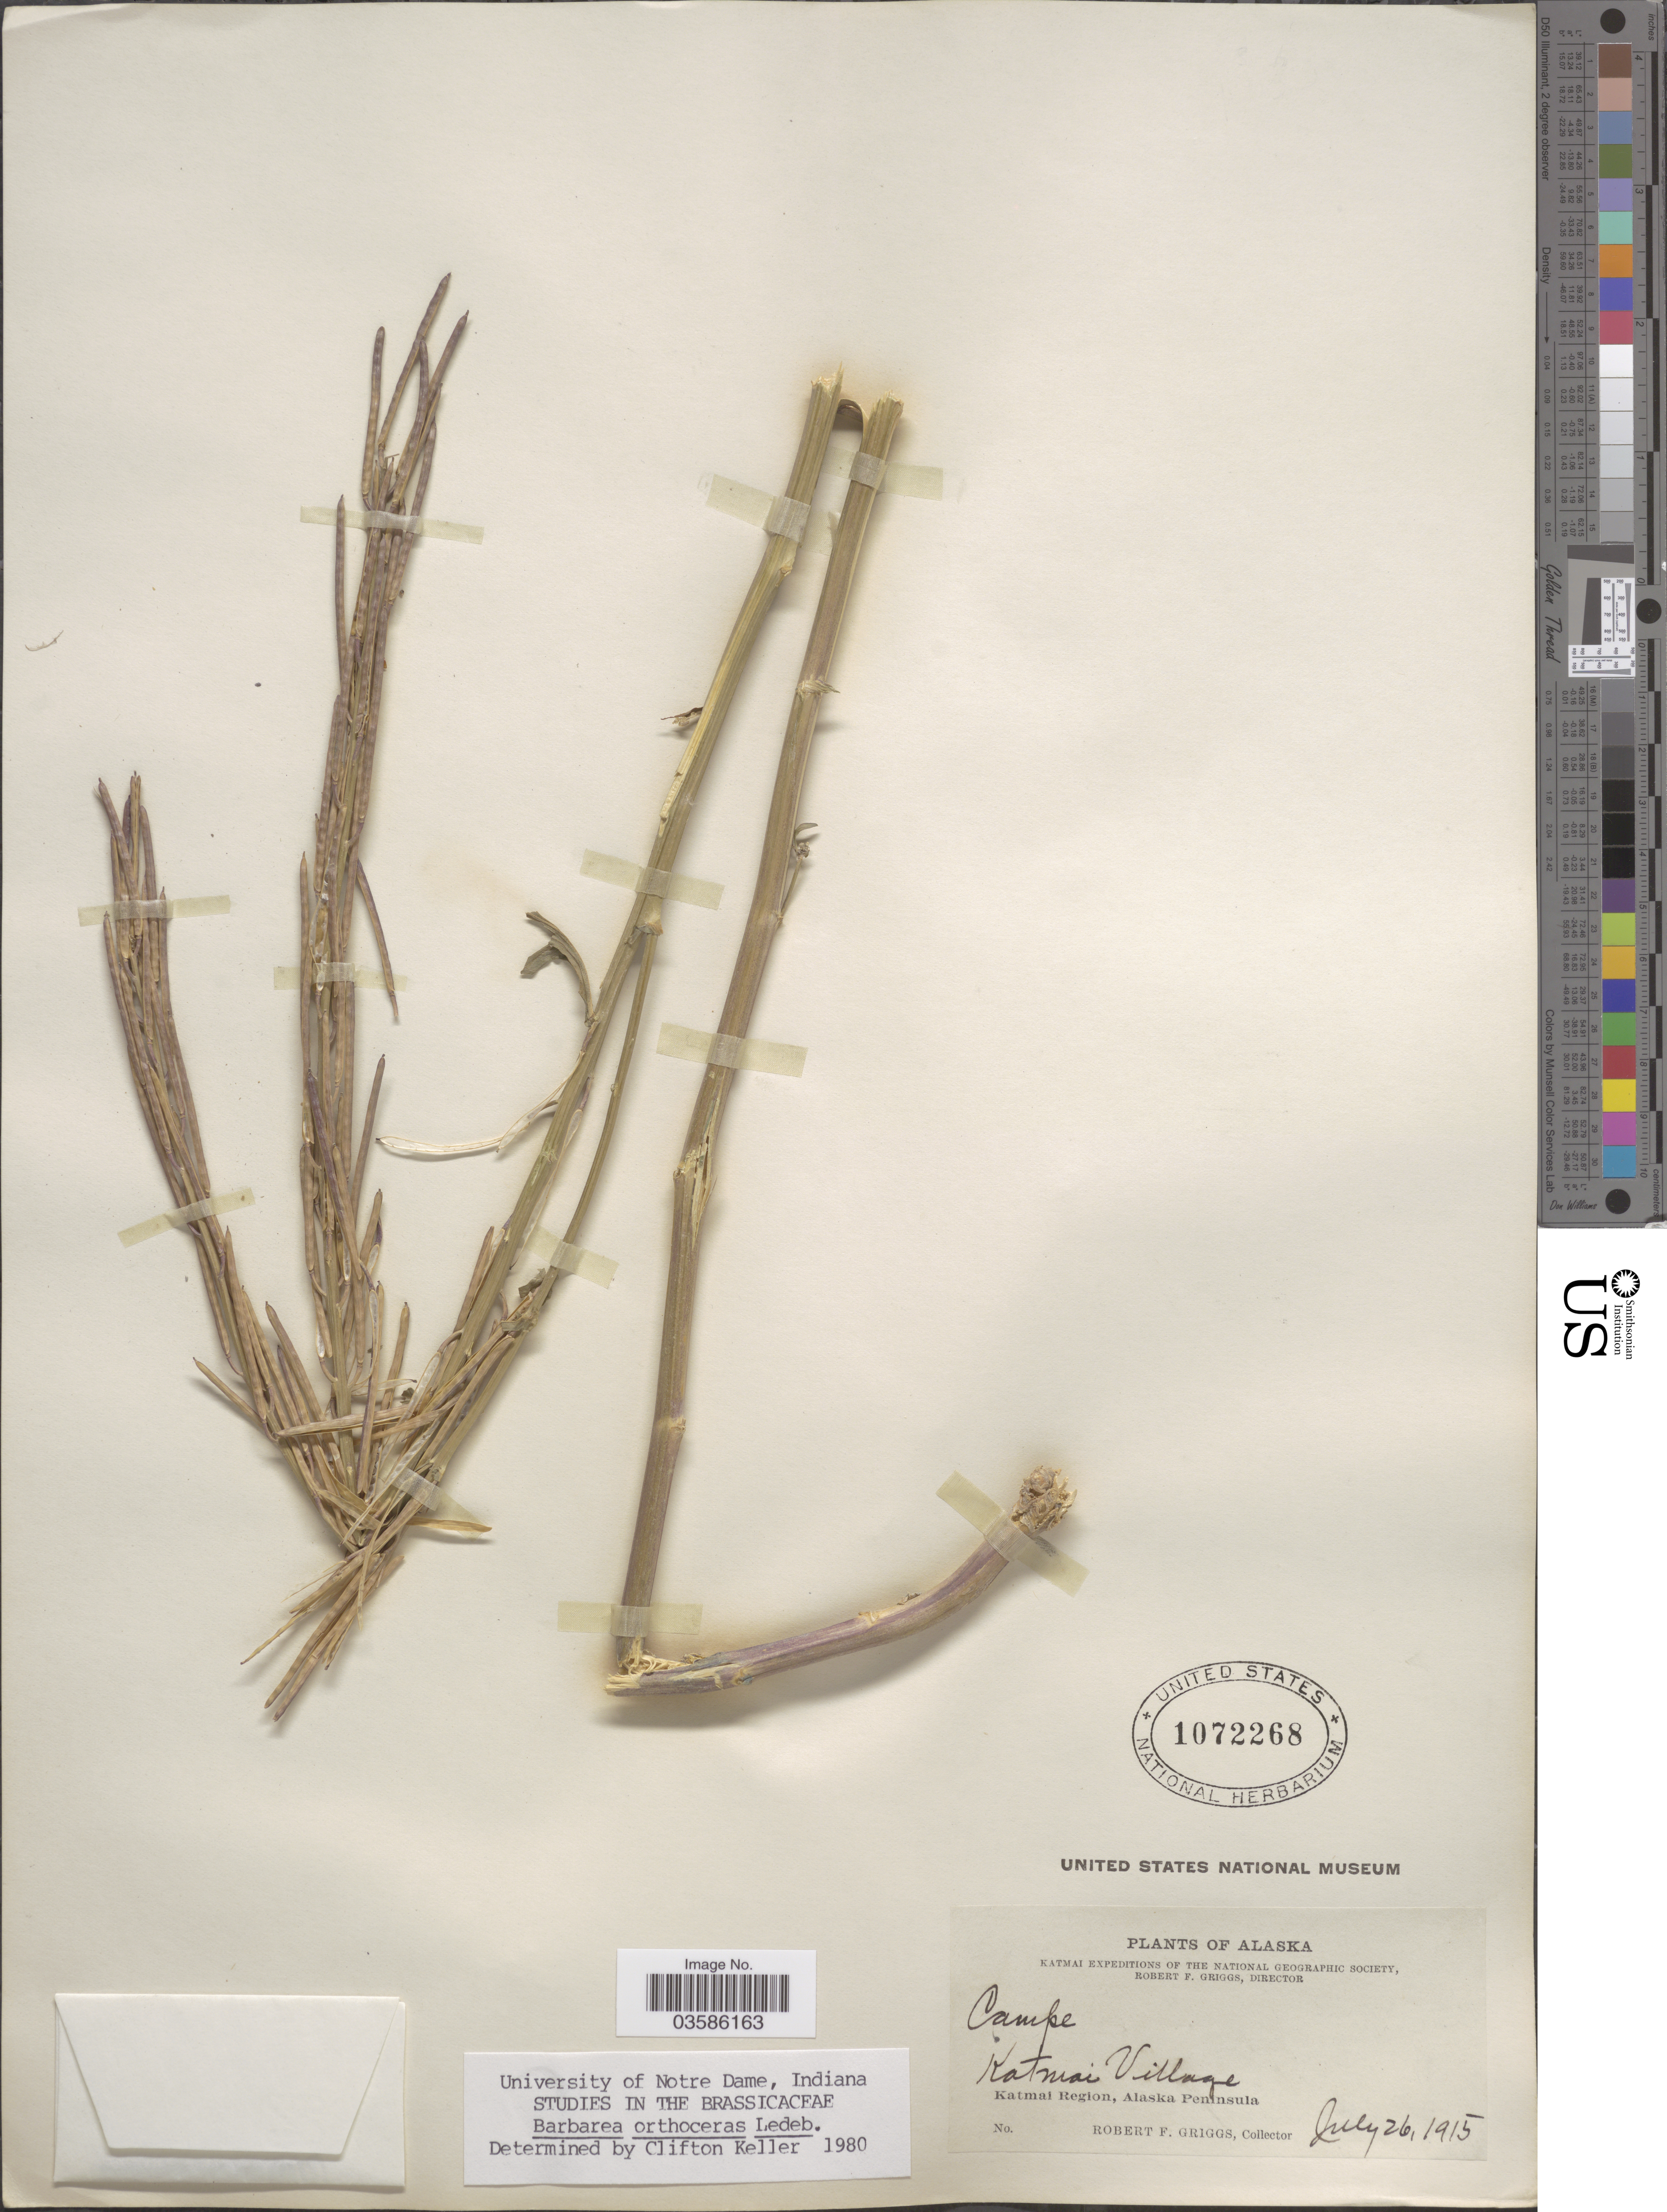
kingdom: Plantae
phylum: Tracheophyta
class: Magnoliopsida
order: Brassicales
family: Brassicaceae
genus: Barbarea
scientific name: Barbarea orthoceras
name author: Ledeb.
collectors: R. F. Griggs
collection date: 1915-07-26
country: United States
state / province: Alaska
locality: Katmai Village. Katmai Region, Alaska Peninsula.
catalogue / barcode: US 1072268